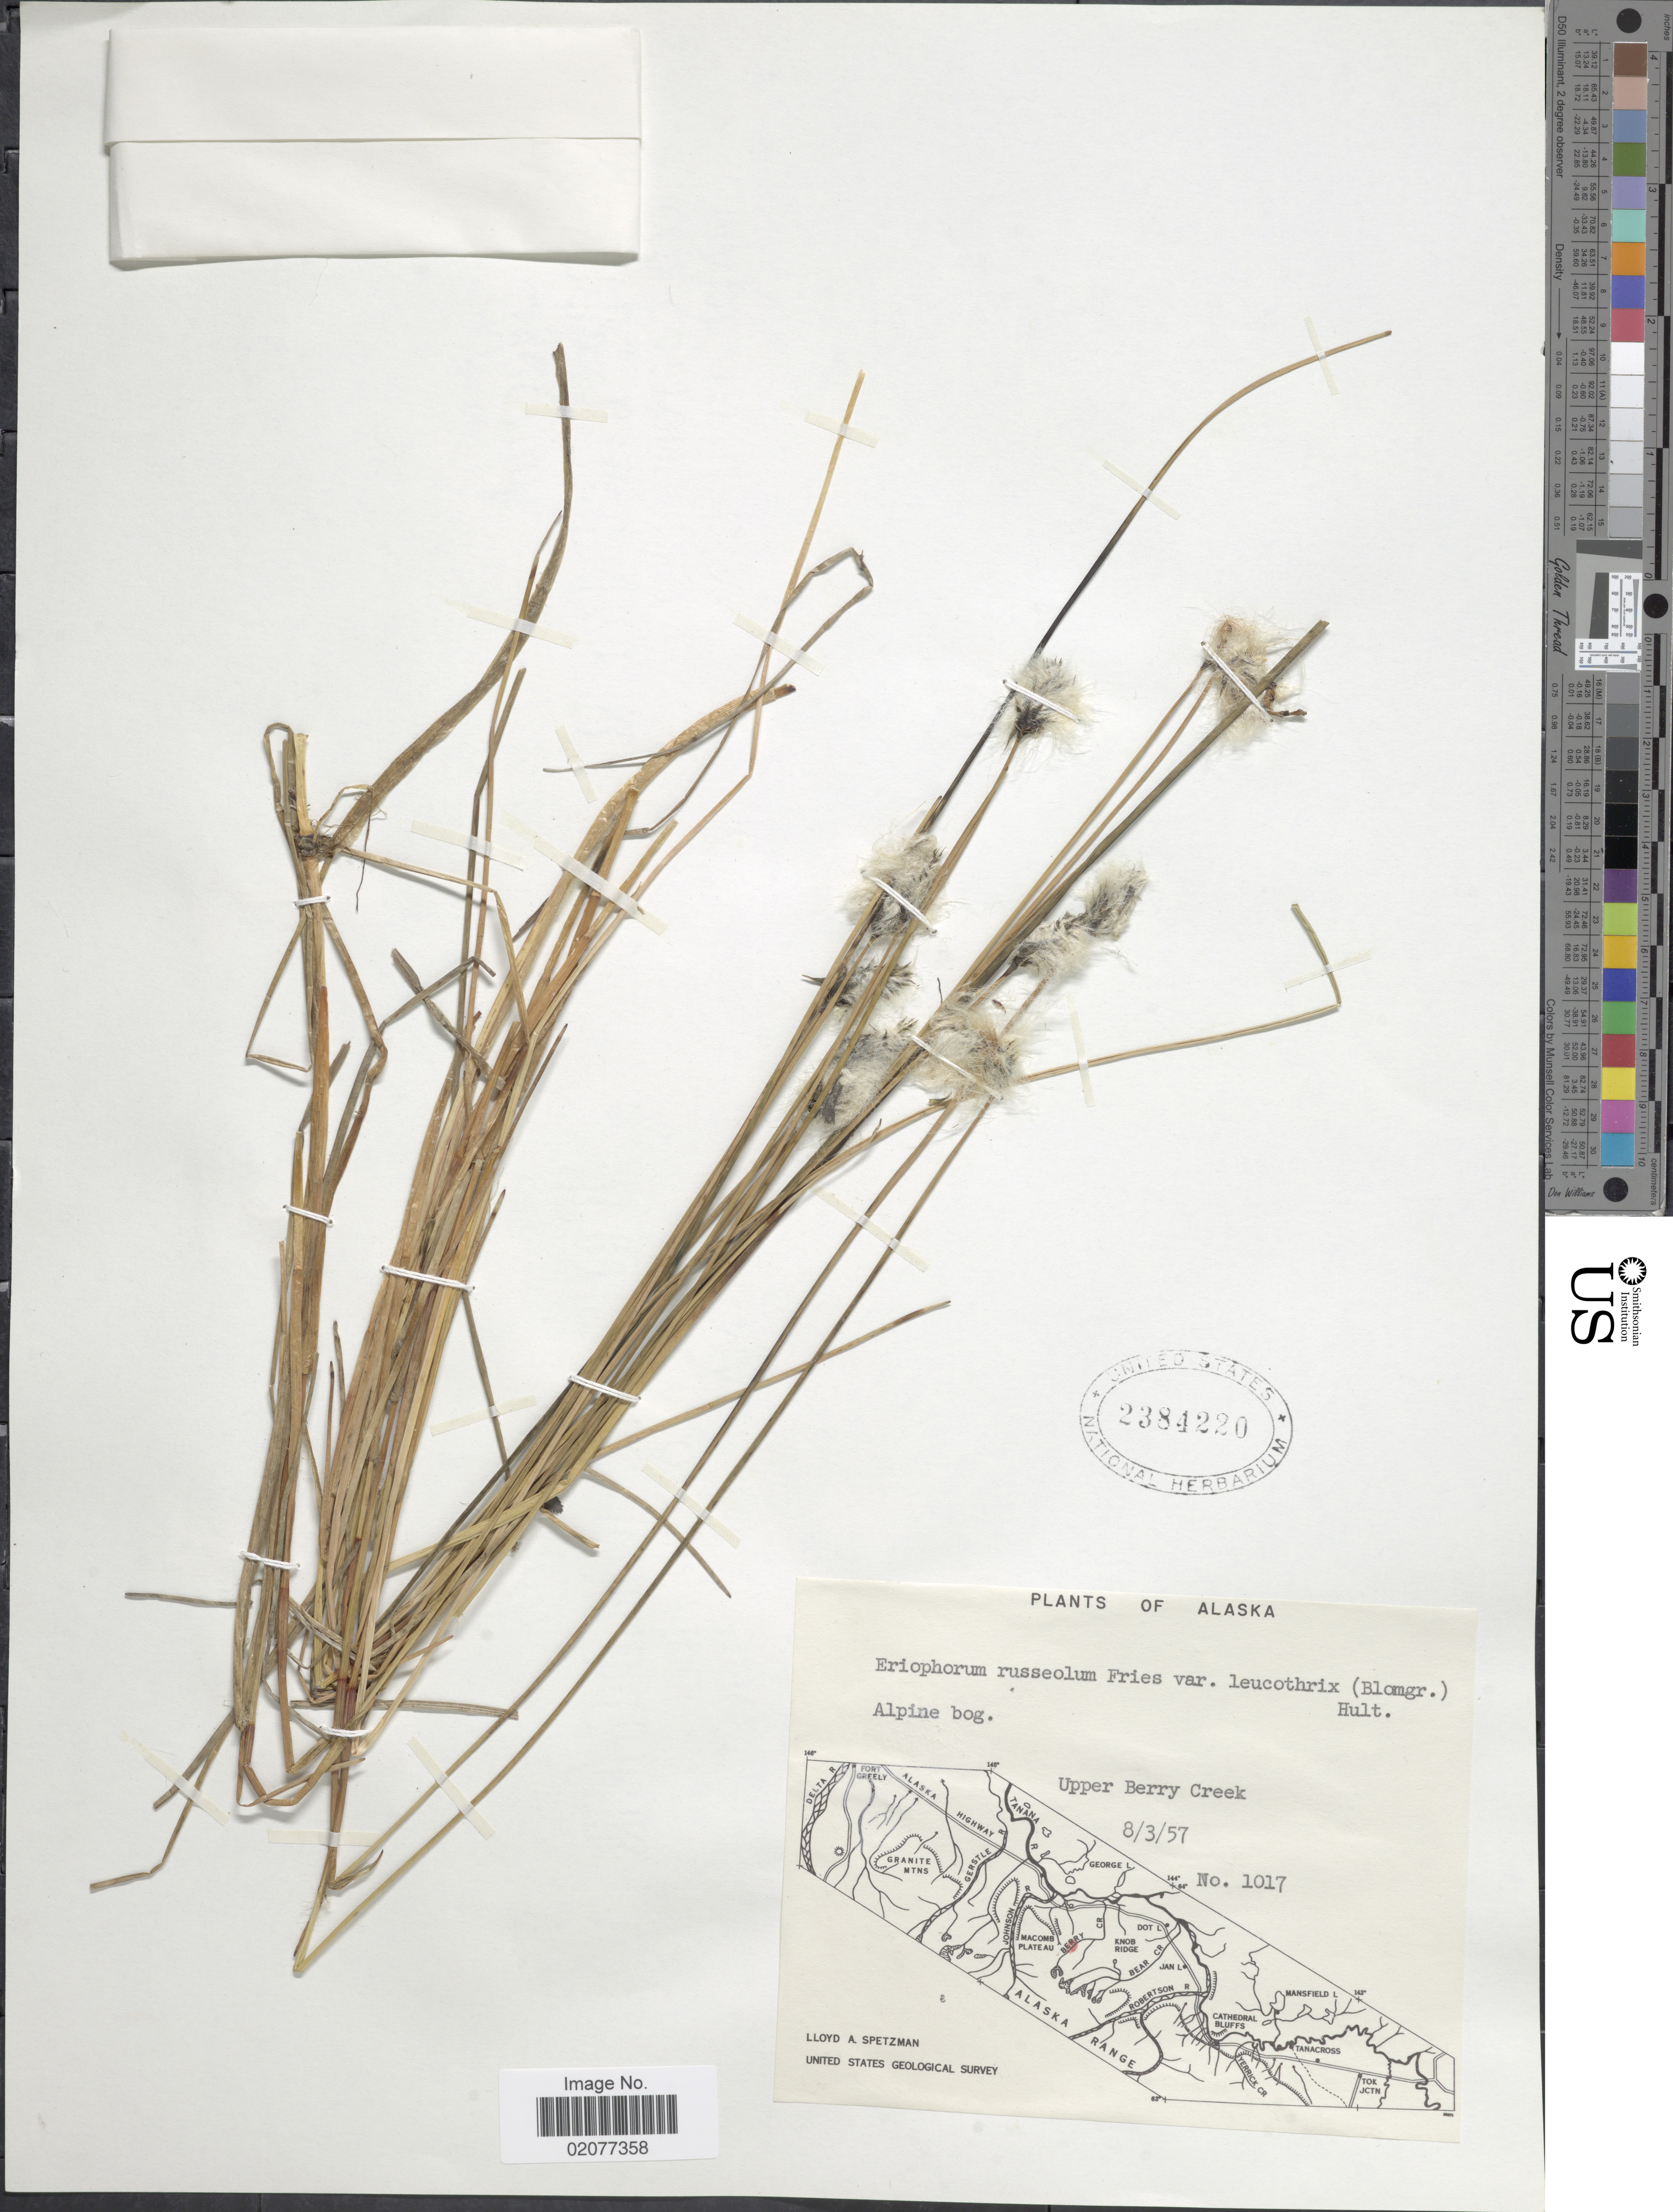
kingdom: Plantae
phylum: Tracheophyta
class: Liliopsida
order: Poales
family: Cyperaceae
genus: Eriophorum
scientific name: Eriophorum chamissonis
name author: C.A. Mey.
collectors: L. Spetzman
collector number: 1017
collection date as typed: Transcribed d/m/y: 3/8/57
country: United States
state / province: Alaska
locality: Alpine bog. Upper Berry Creek.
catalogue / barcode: US 2384220